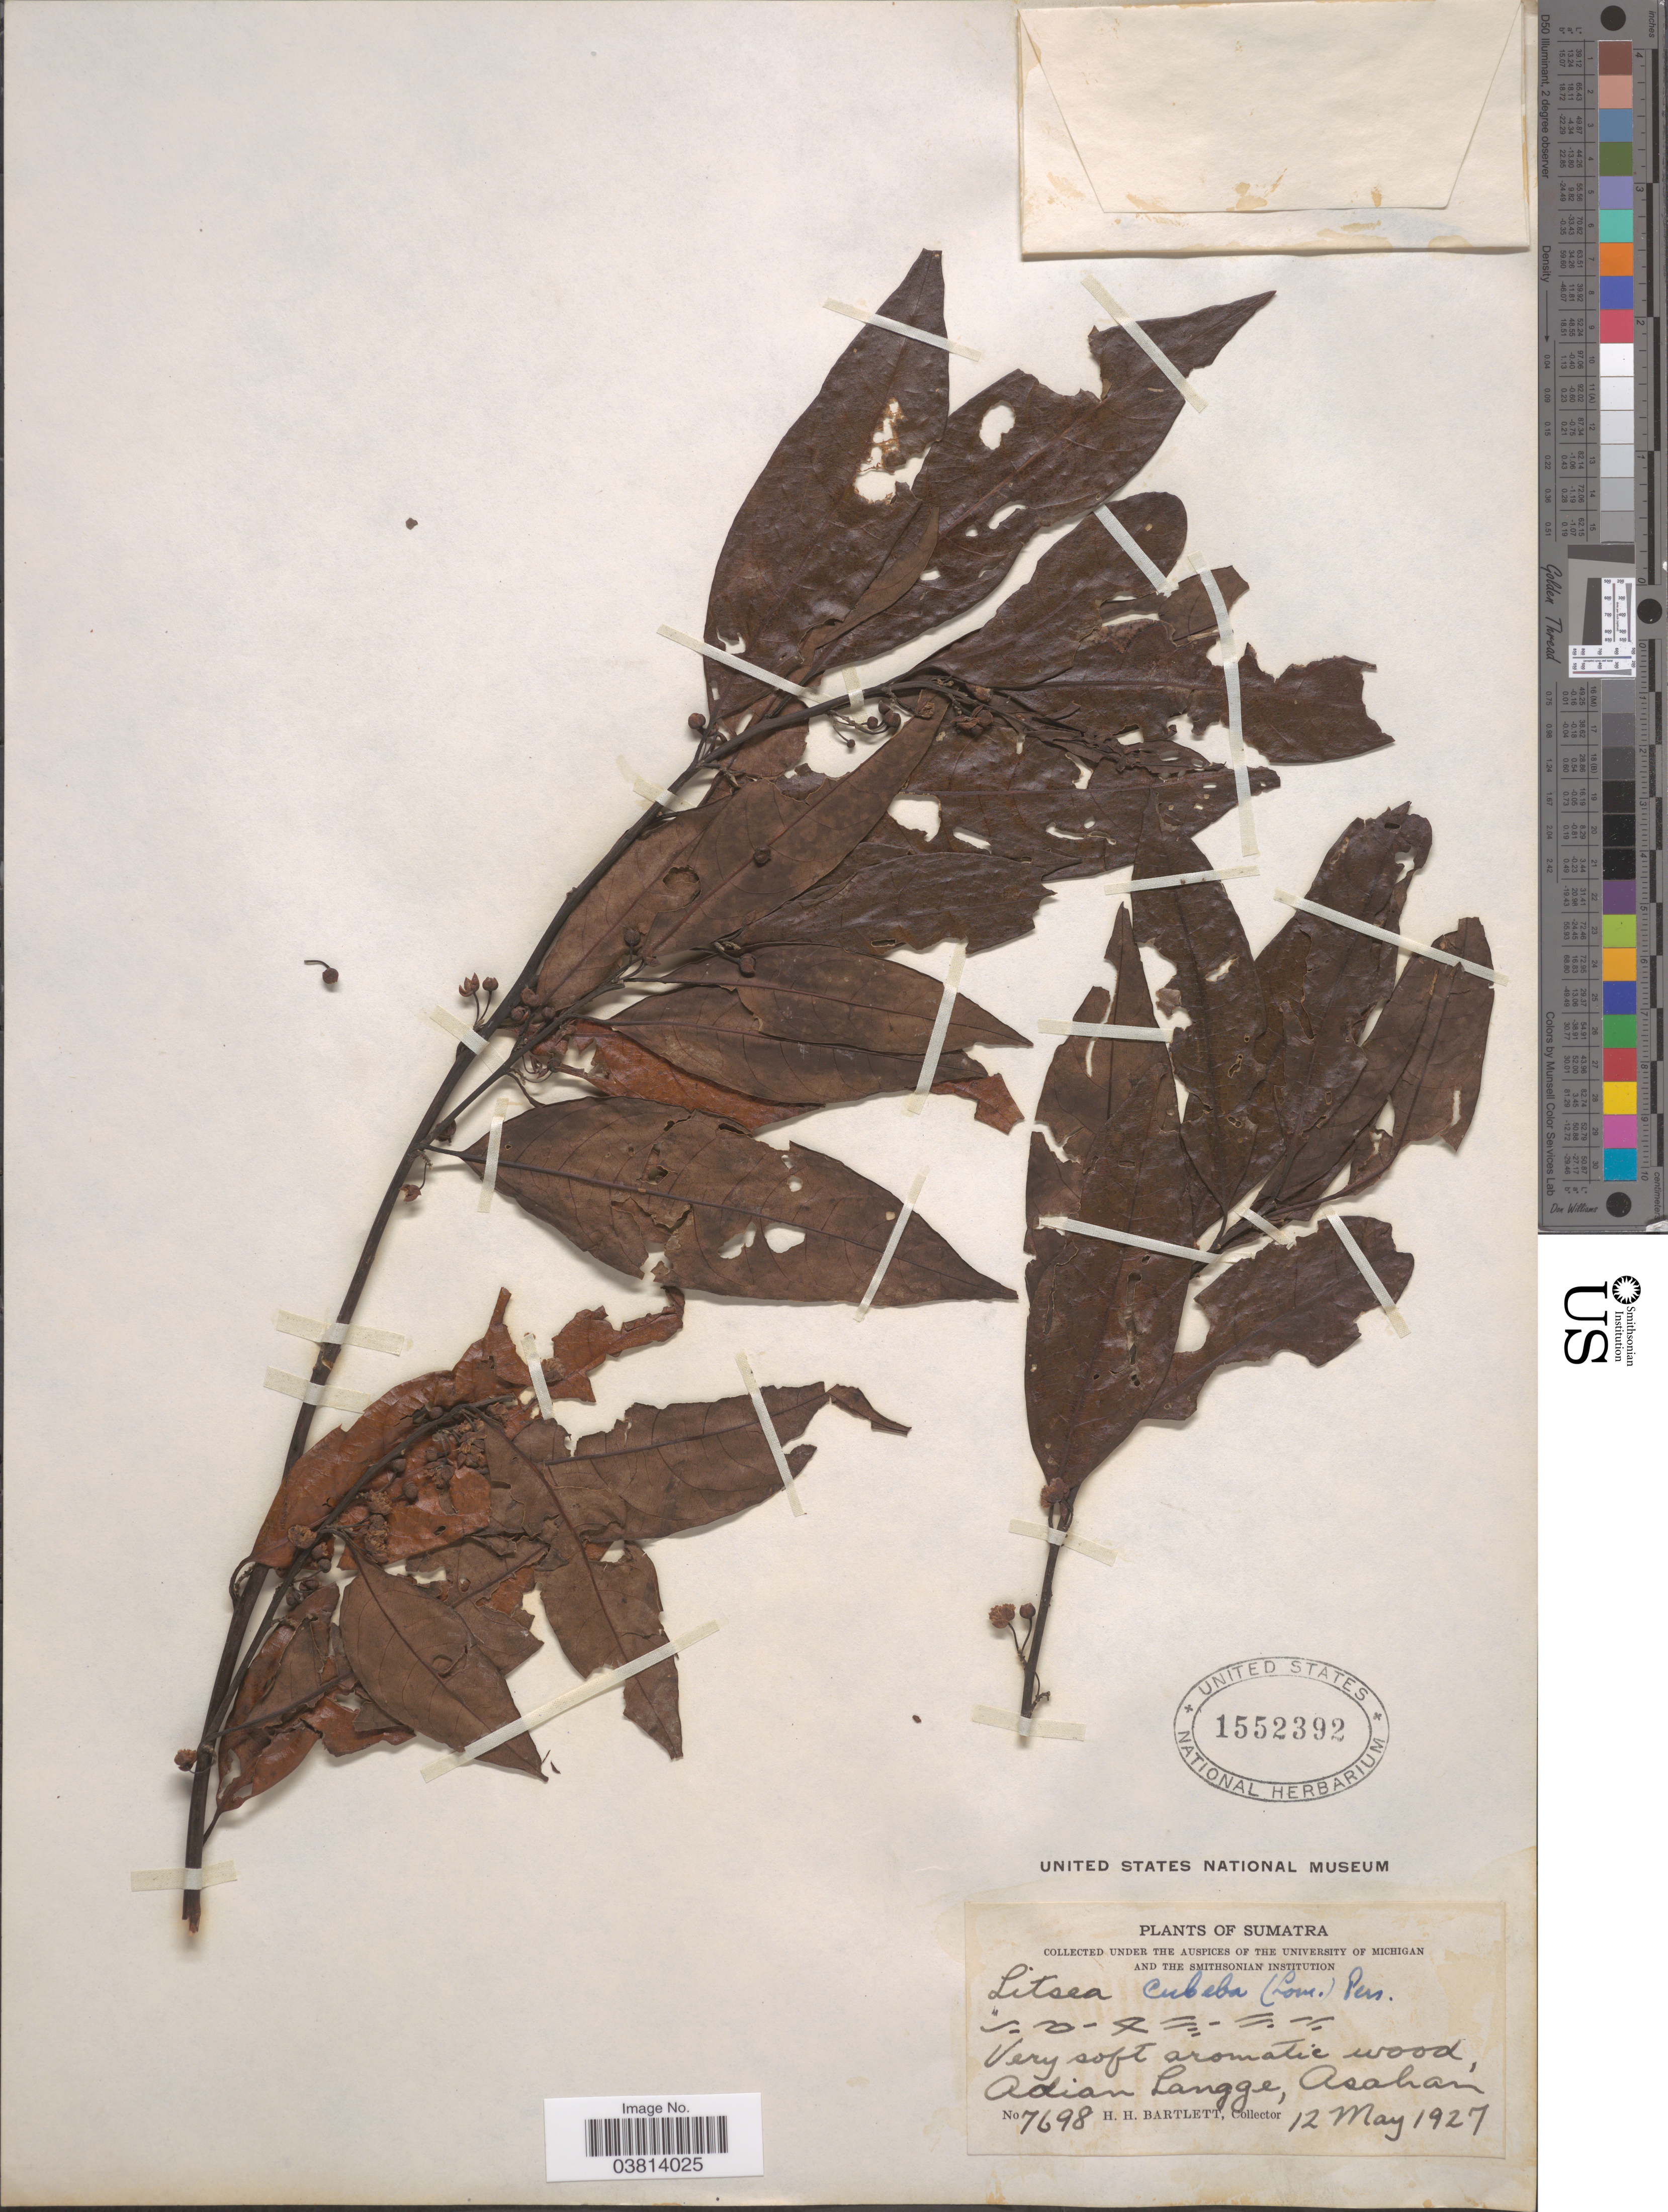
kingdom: Plantae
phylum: Tracheophyta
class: Magnoliopsida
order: Laurales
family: Lauraceae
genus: Litsea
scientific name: Litsea cubeba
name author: (Lour.) Pers.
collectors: H. H. Bartlett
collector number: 7698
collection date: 1927-05-12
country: Indonesia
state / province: Sumatra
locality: Adian Langge, Asahan.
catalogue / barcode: US 1552392